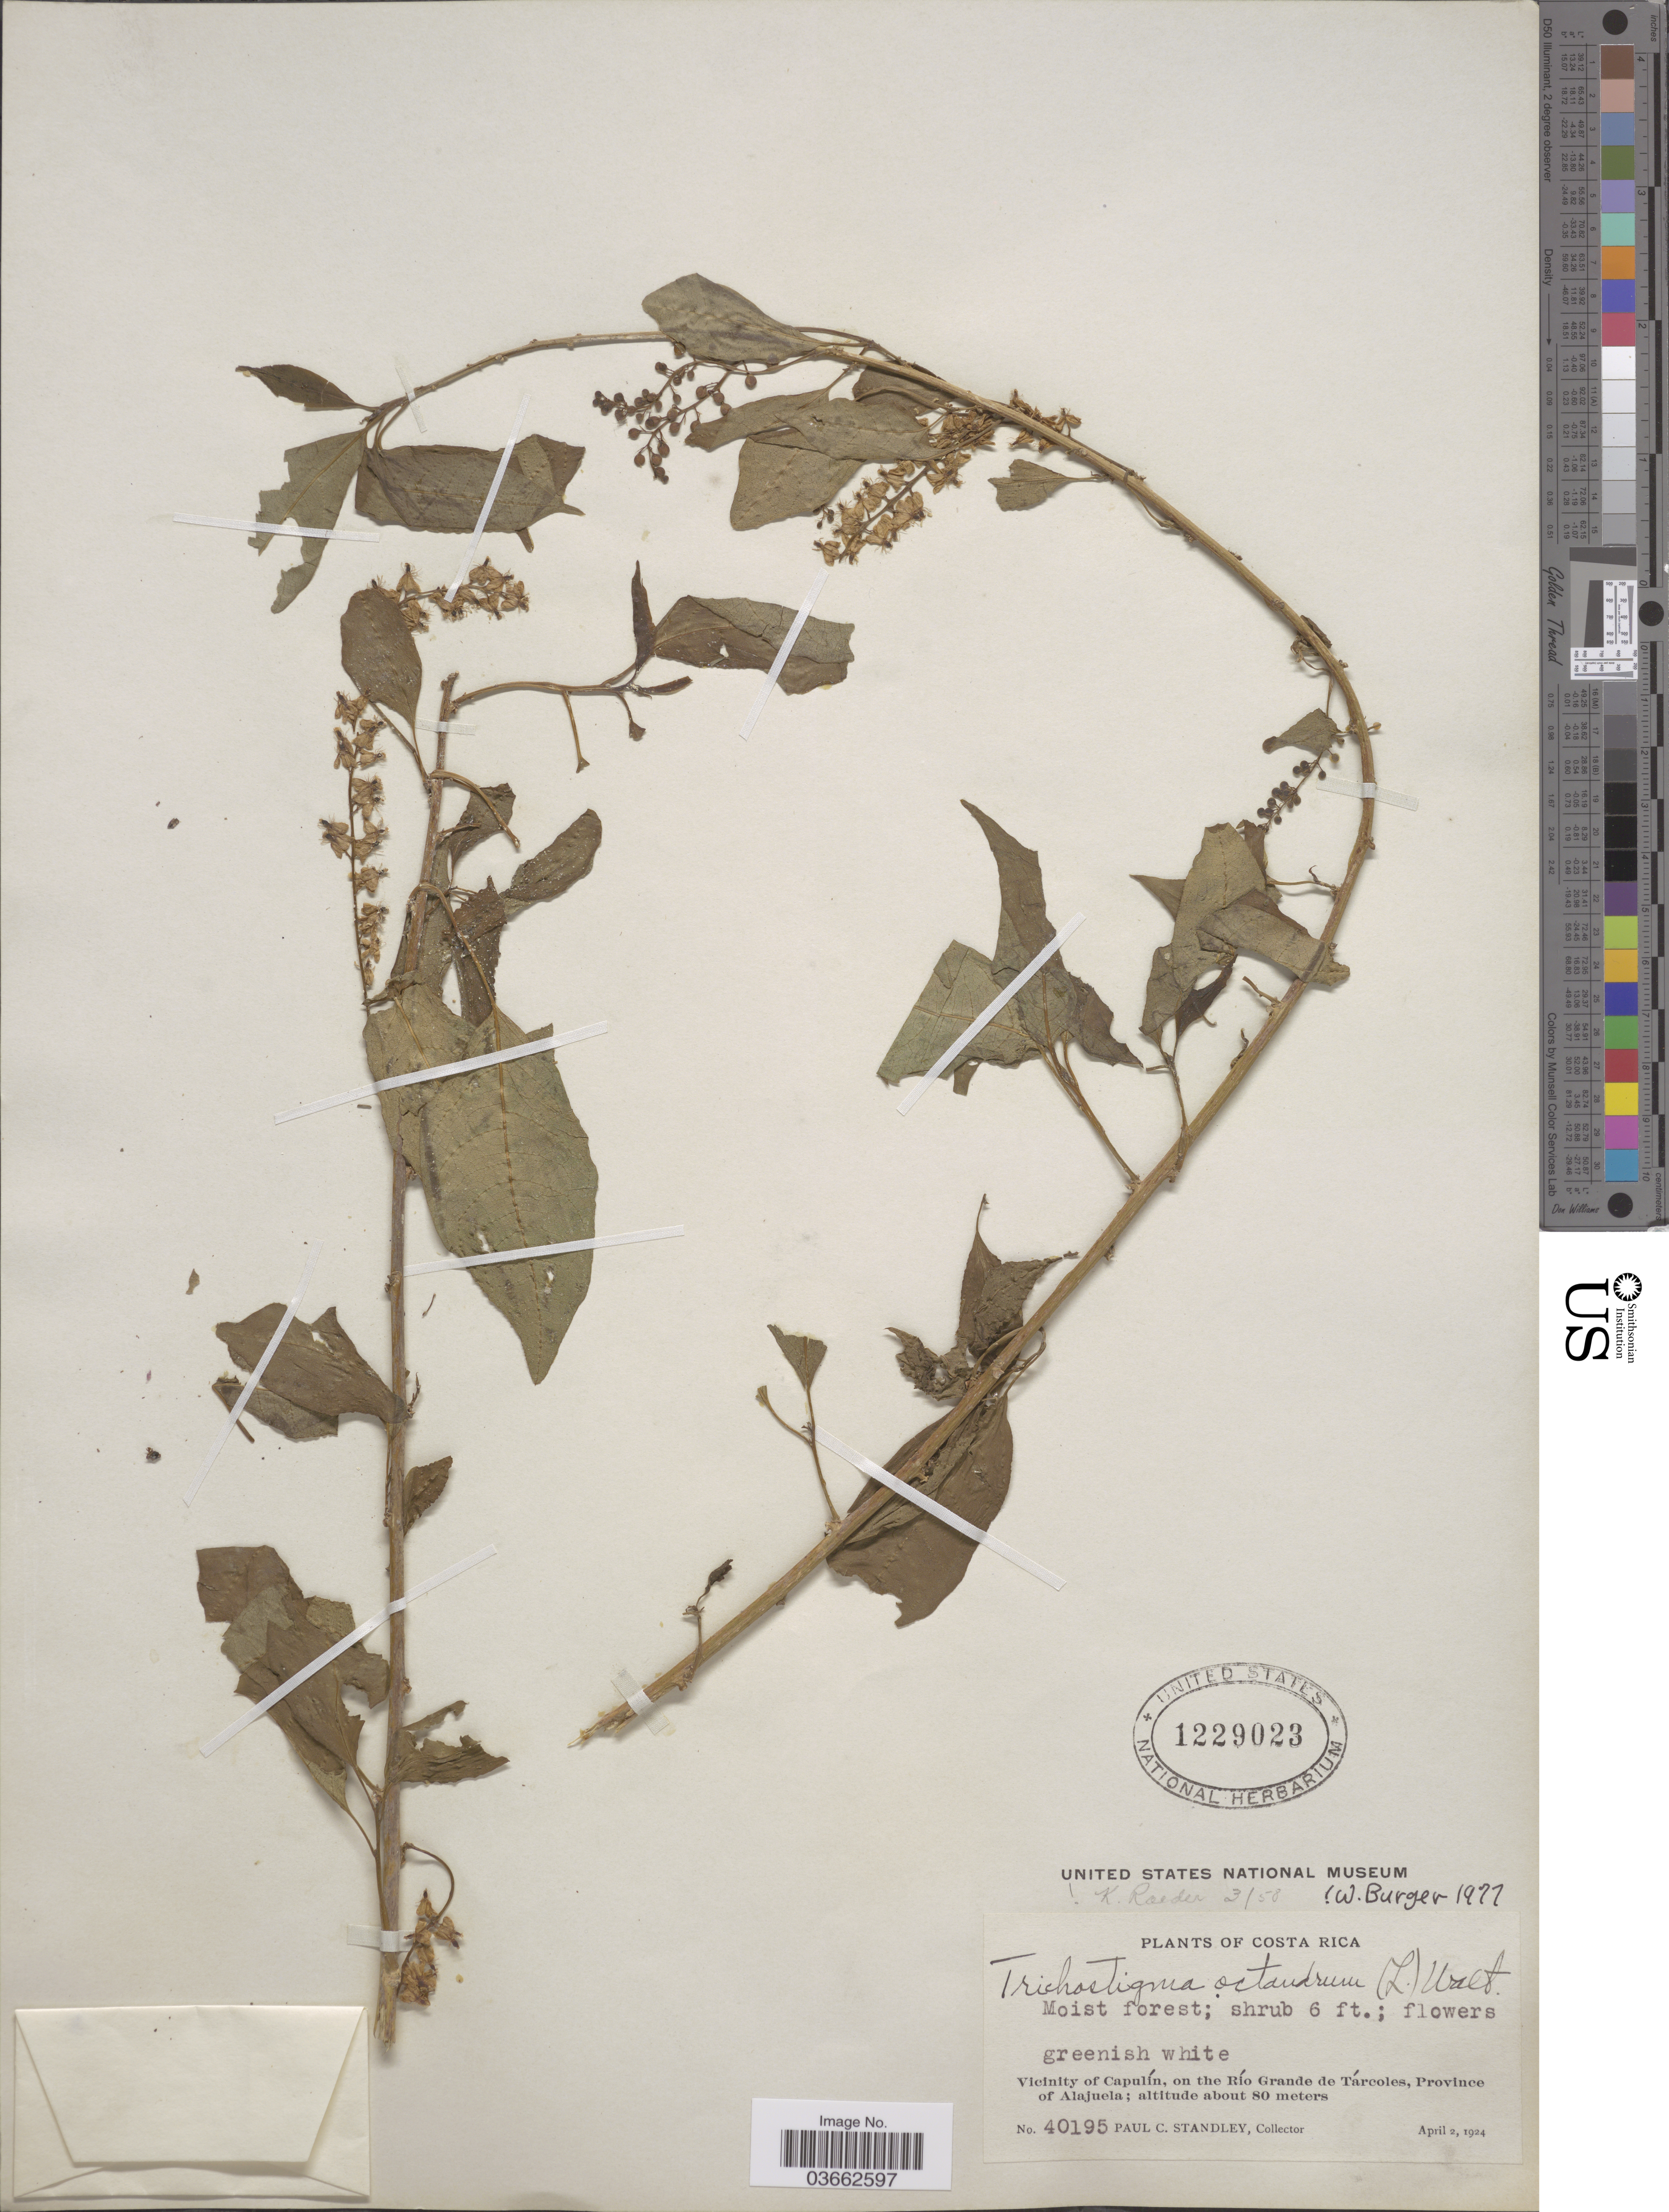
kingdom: Plantae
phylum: Tracheophyta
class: Magnoliopsida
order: Caryophyllales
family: Phytolaccaceae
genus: Trichostigma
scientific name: Trichostigma octandrum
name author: (L.) H. Walter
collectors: P. C. Standley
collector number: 40195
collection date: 1924-04-02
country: Costa Rica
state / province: Alajuela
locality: Vicinity of Capulín, on the Río Grande de Tárcoles.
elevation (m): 80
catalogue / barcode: US 1229023